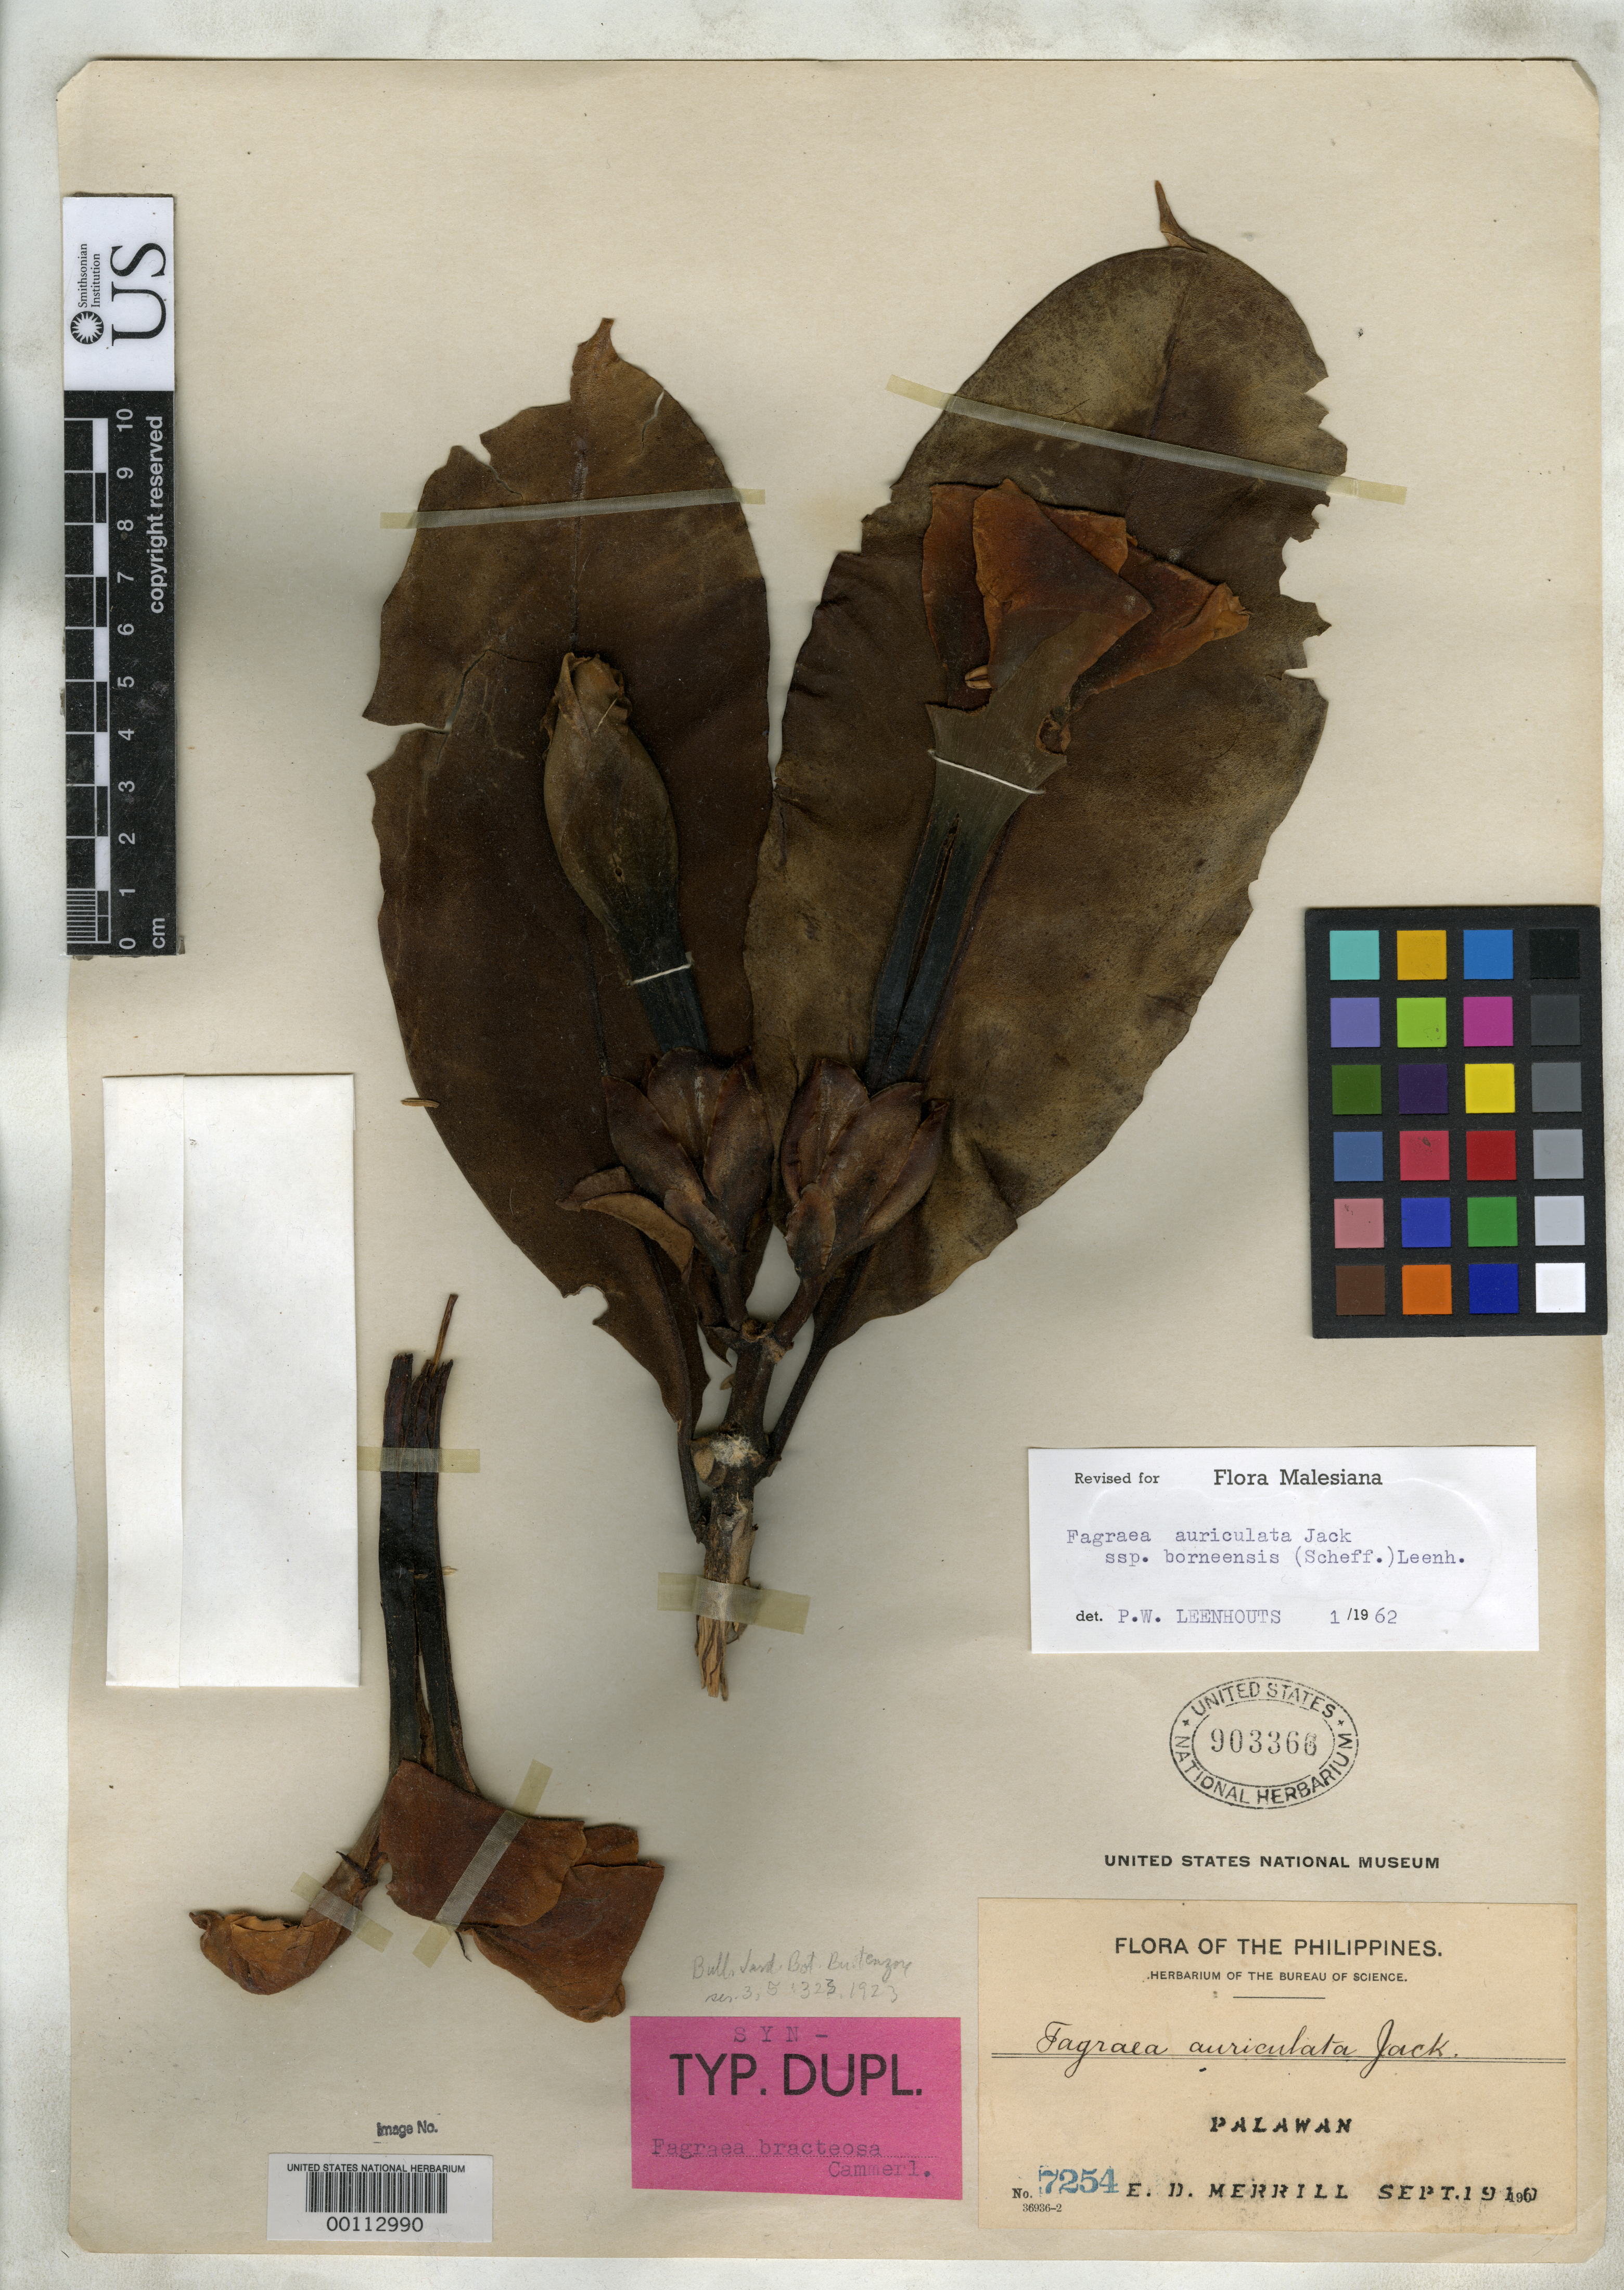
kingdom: Plantae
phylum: Tracheophyta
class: Magnoliopsida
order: Gentianales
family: Gentianaceae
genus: Fagraea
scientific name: Fagraea bracteosa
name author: Cammerl.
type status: Syntype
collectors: E. D. Merrill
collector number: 7254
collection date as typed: Sep 1910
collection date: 1910-09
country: Philippines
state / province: Mimaropa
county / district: Palawan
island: Palawan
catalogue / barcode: US 903366